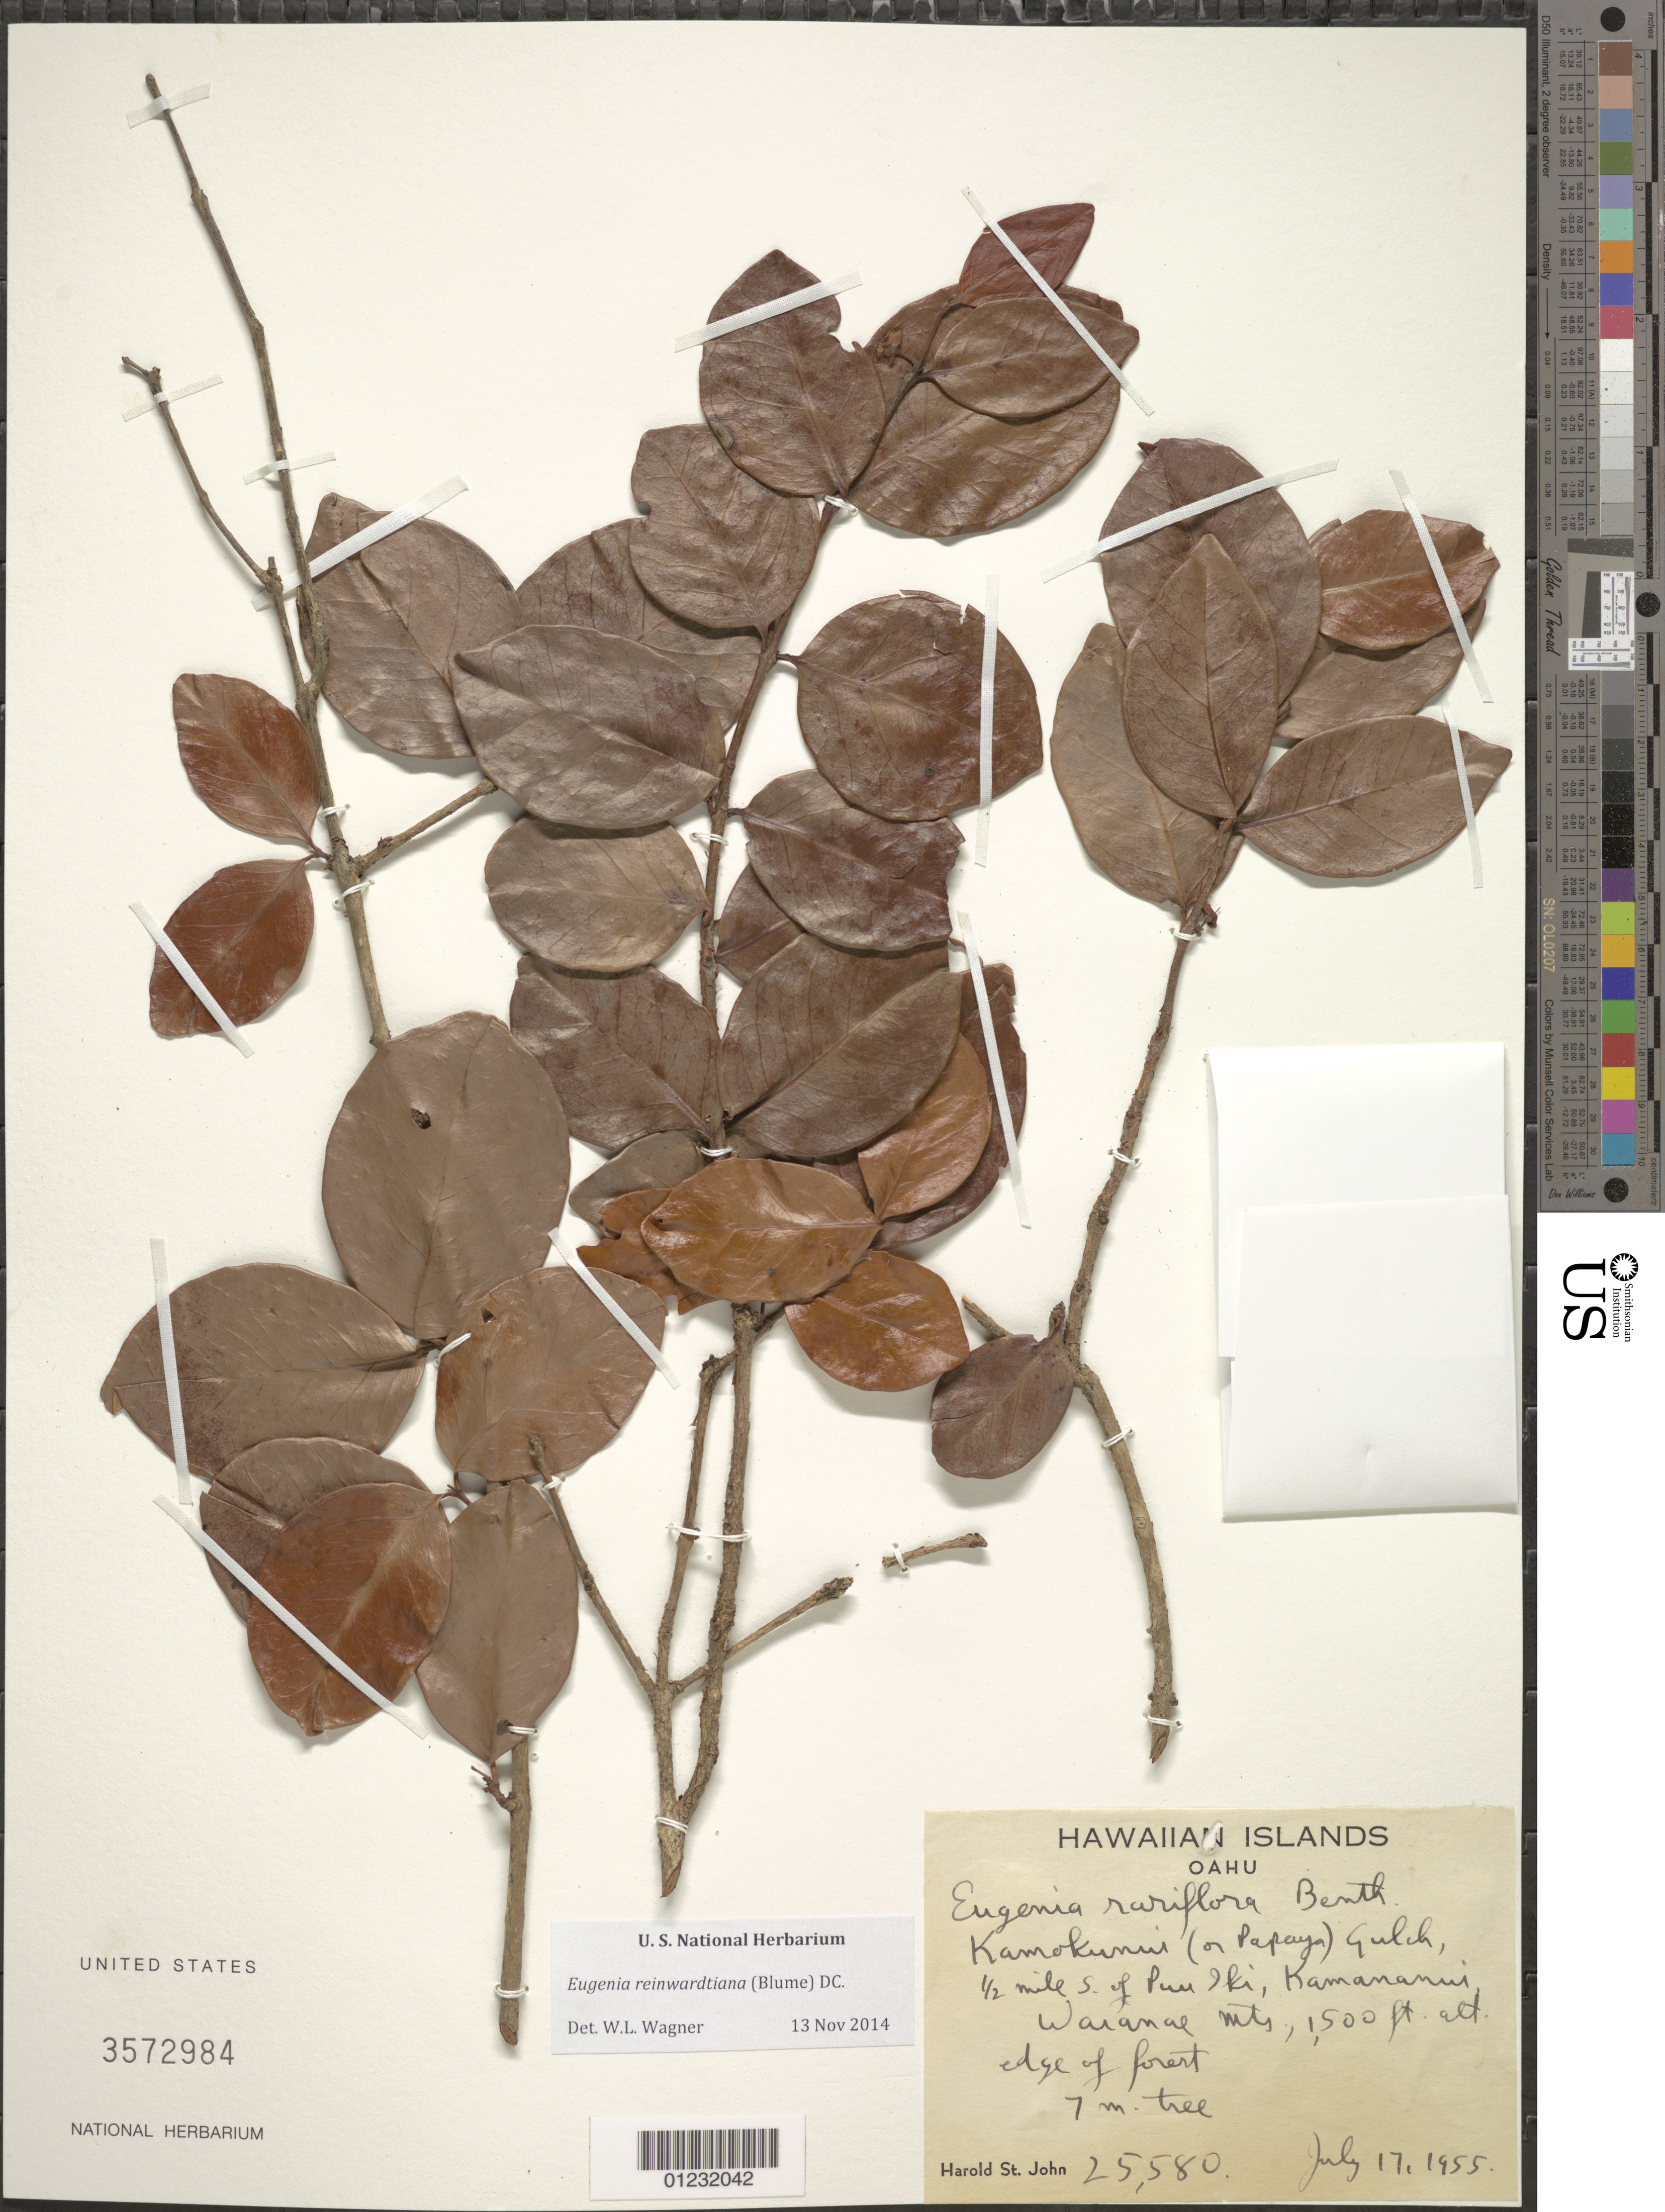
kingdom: Plantae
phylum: Tracheophyta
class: Magnoliopsida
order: Myrtales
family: Myrtaceae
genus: Eugenia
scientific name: Eugenia reinwardtiana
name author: (Blume) DC.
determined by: Wagner, W. L., (BOT), Smithsonian Institution - National Museum of Natural History (UNITED STATES)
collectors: H. St. John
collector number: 25580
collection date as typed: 17 Jul 1955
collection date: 1955-07-17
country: United States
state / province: Hawaii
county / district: Honolulu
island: Oahu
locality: Kamananui gulch, 1/2 mile south of Puu Iki, Waianae Mts.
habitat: Edge of forest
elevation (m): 457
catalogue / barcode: US 3572984